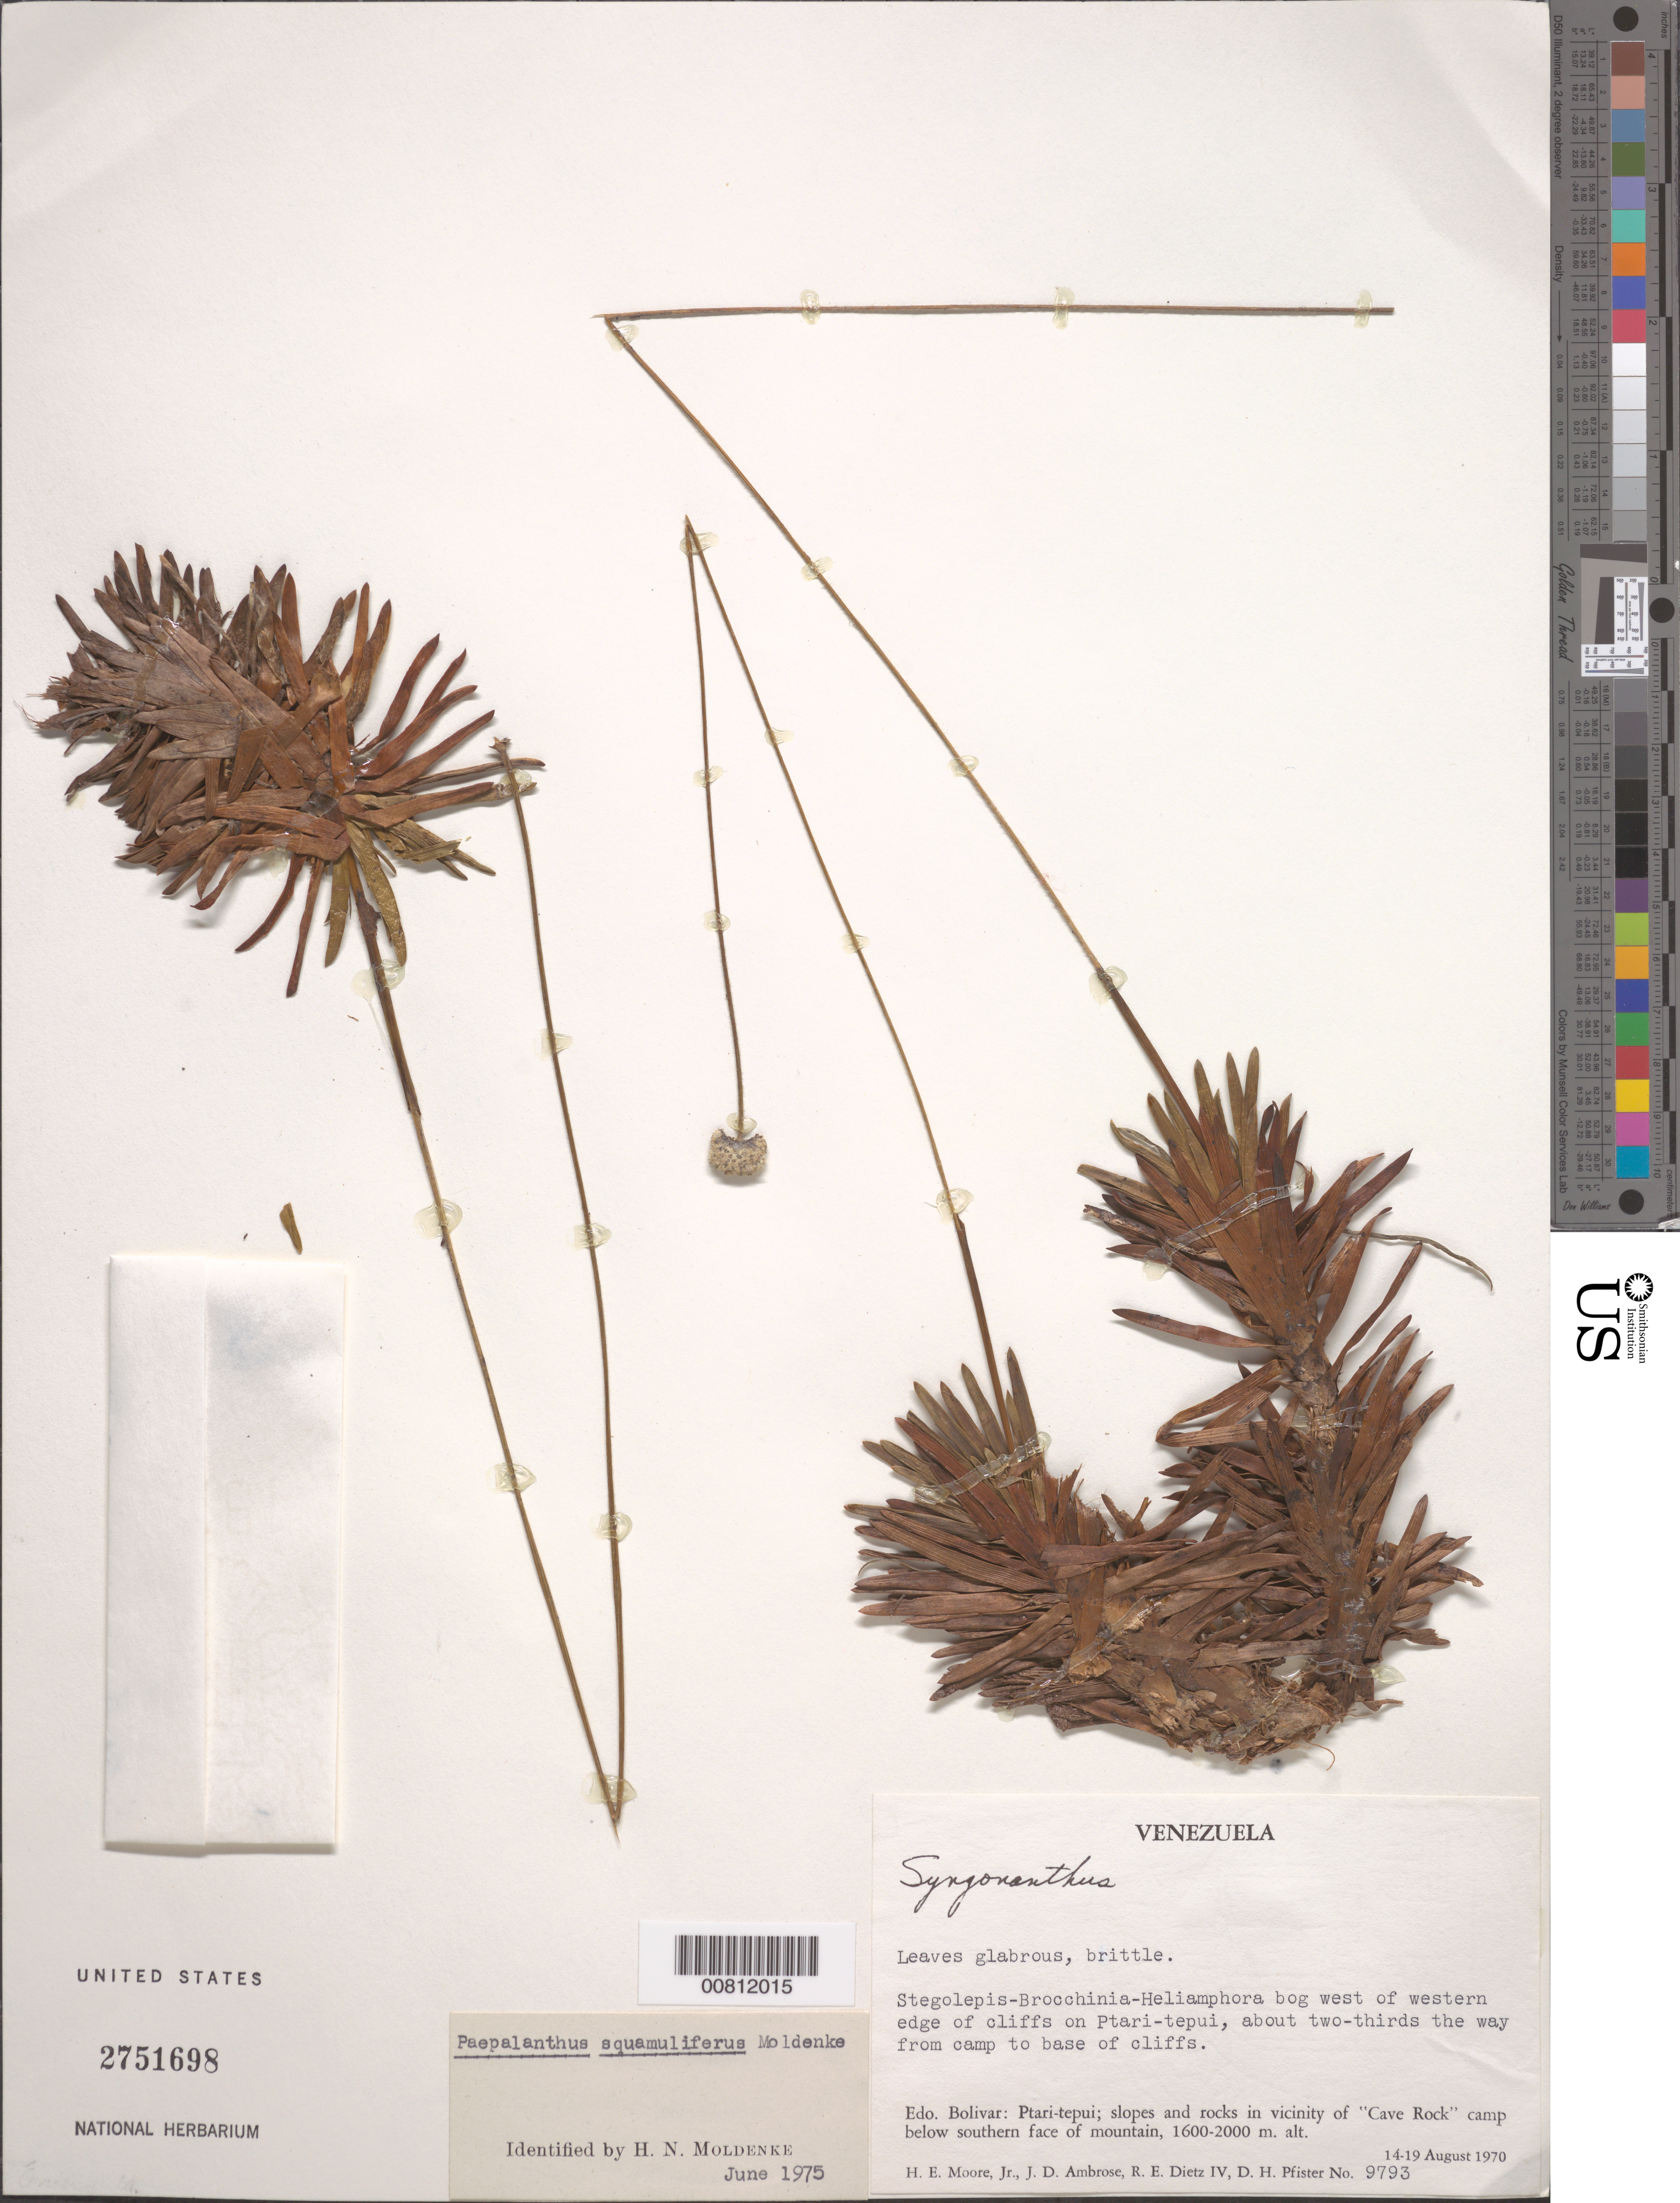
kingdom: Plantae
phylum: Tracheophyta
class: Liliopsida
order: Poales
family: Eriocaulaceae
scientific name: Monosperma squamulifera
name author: (Moldenke) Andrino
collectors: H. E. Moore, J. D. Ambrose, R. Dietz & D. H. Pfister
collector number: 9793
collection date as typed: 14-Aug-70 to 19-Aug-70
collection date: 1970-08-14/1970-08-19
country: Venezuela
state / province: Bolívar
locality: Ptari-tepuí, vicinity of "Cave Rock" camp below southern face of mountain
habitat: Stegolepis-Brocchinia-Heliamphora bog W of western edge of cliffs on Ptari-tepui, about 2/3 the way from camp to base of cliffs.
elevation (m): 1600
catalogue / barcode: US 2751698